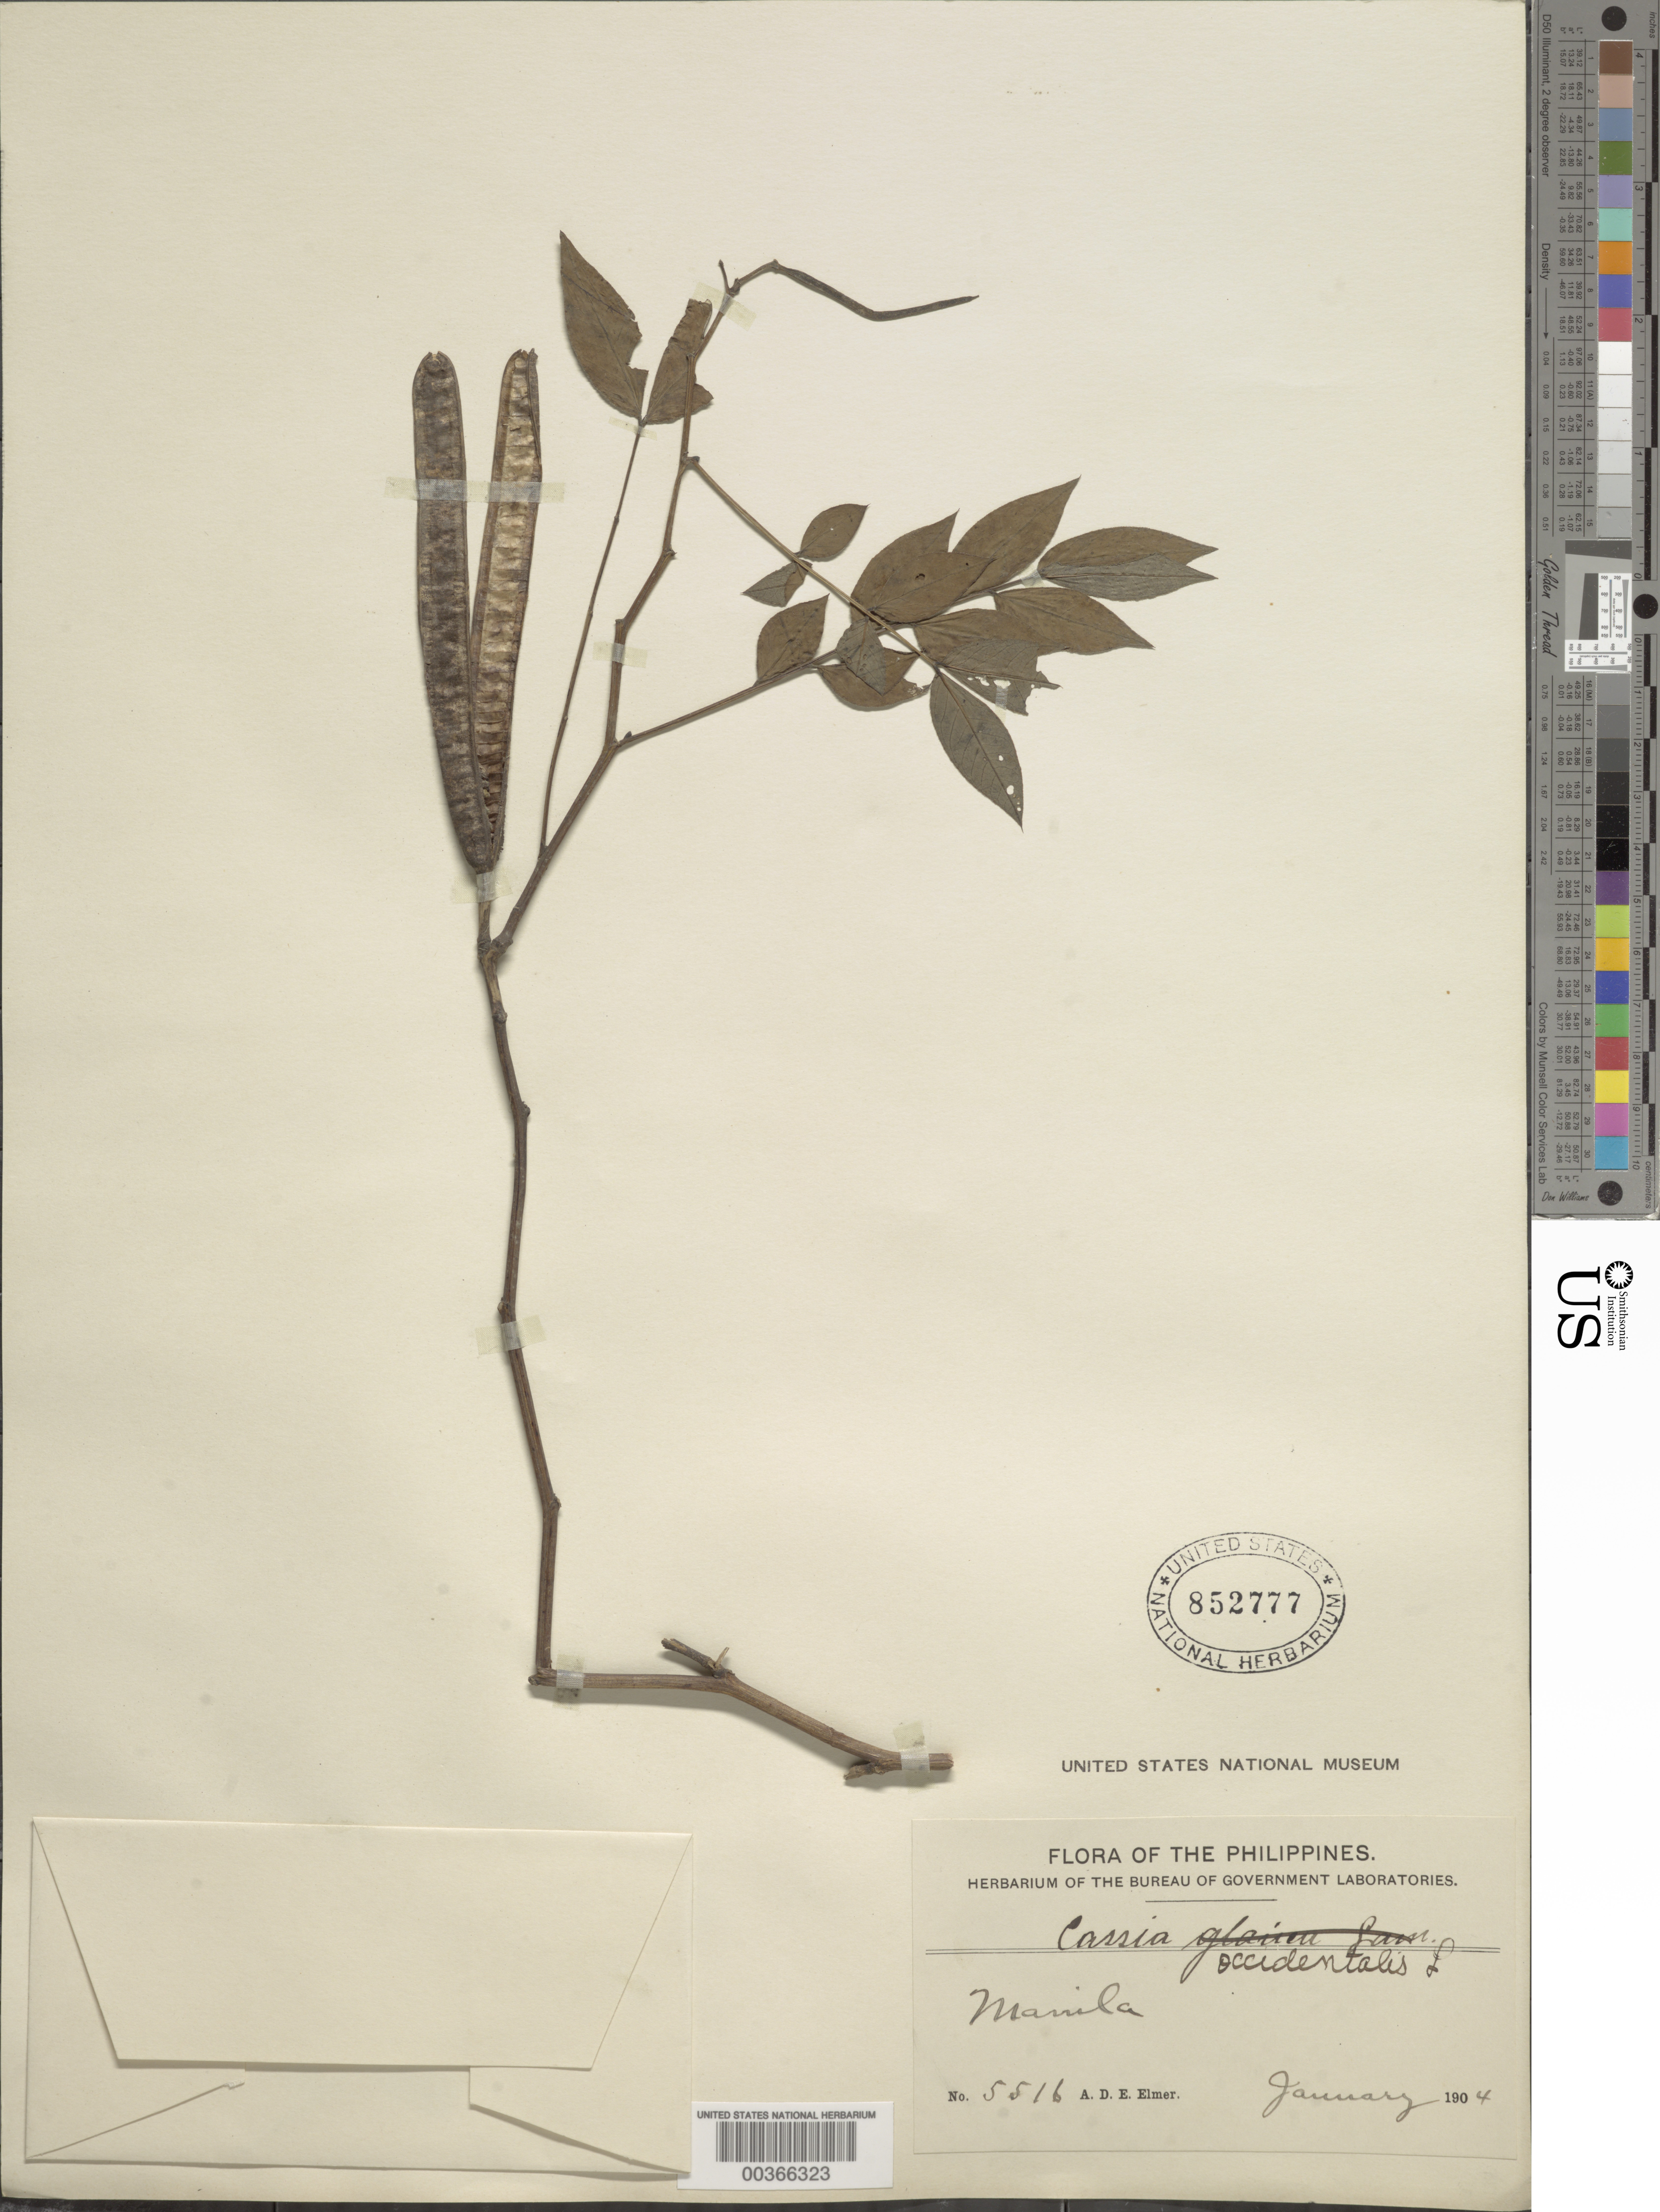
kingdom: Plantae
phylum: Tracheophyta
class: Magnoliopsida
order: Fabales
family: Fabaceae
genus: Senna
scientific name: Senna occidentalis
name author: (L.) Link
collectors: A. D. E. Elmer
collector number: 5516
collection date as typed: Jan 1904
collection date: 1904-01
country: Philippines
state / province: National Capital Region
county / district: Manila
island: Luzon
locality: Manila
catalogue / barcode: US 852777